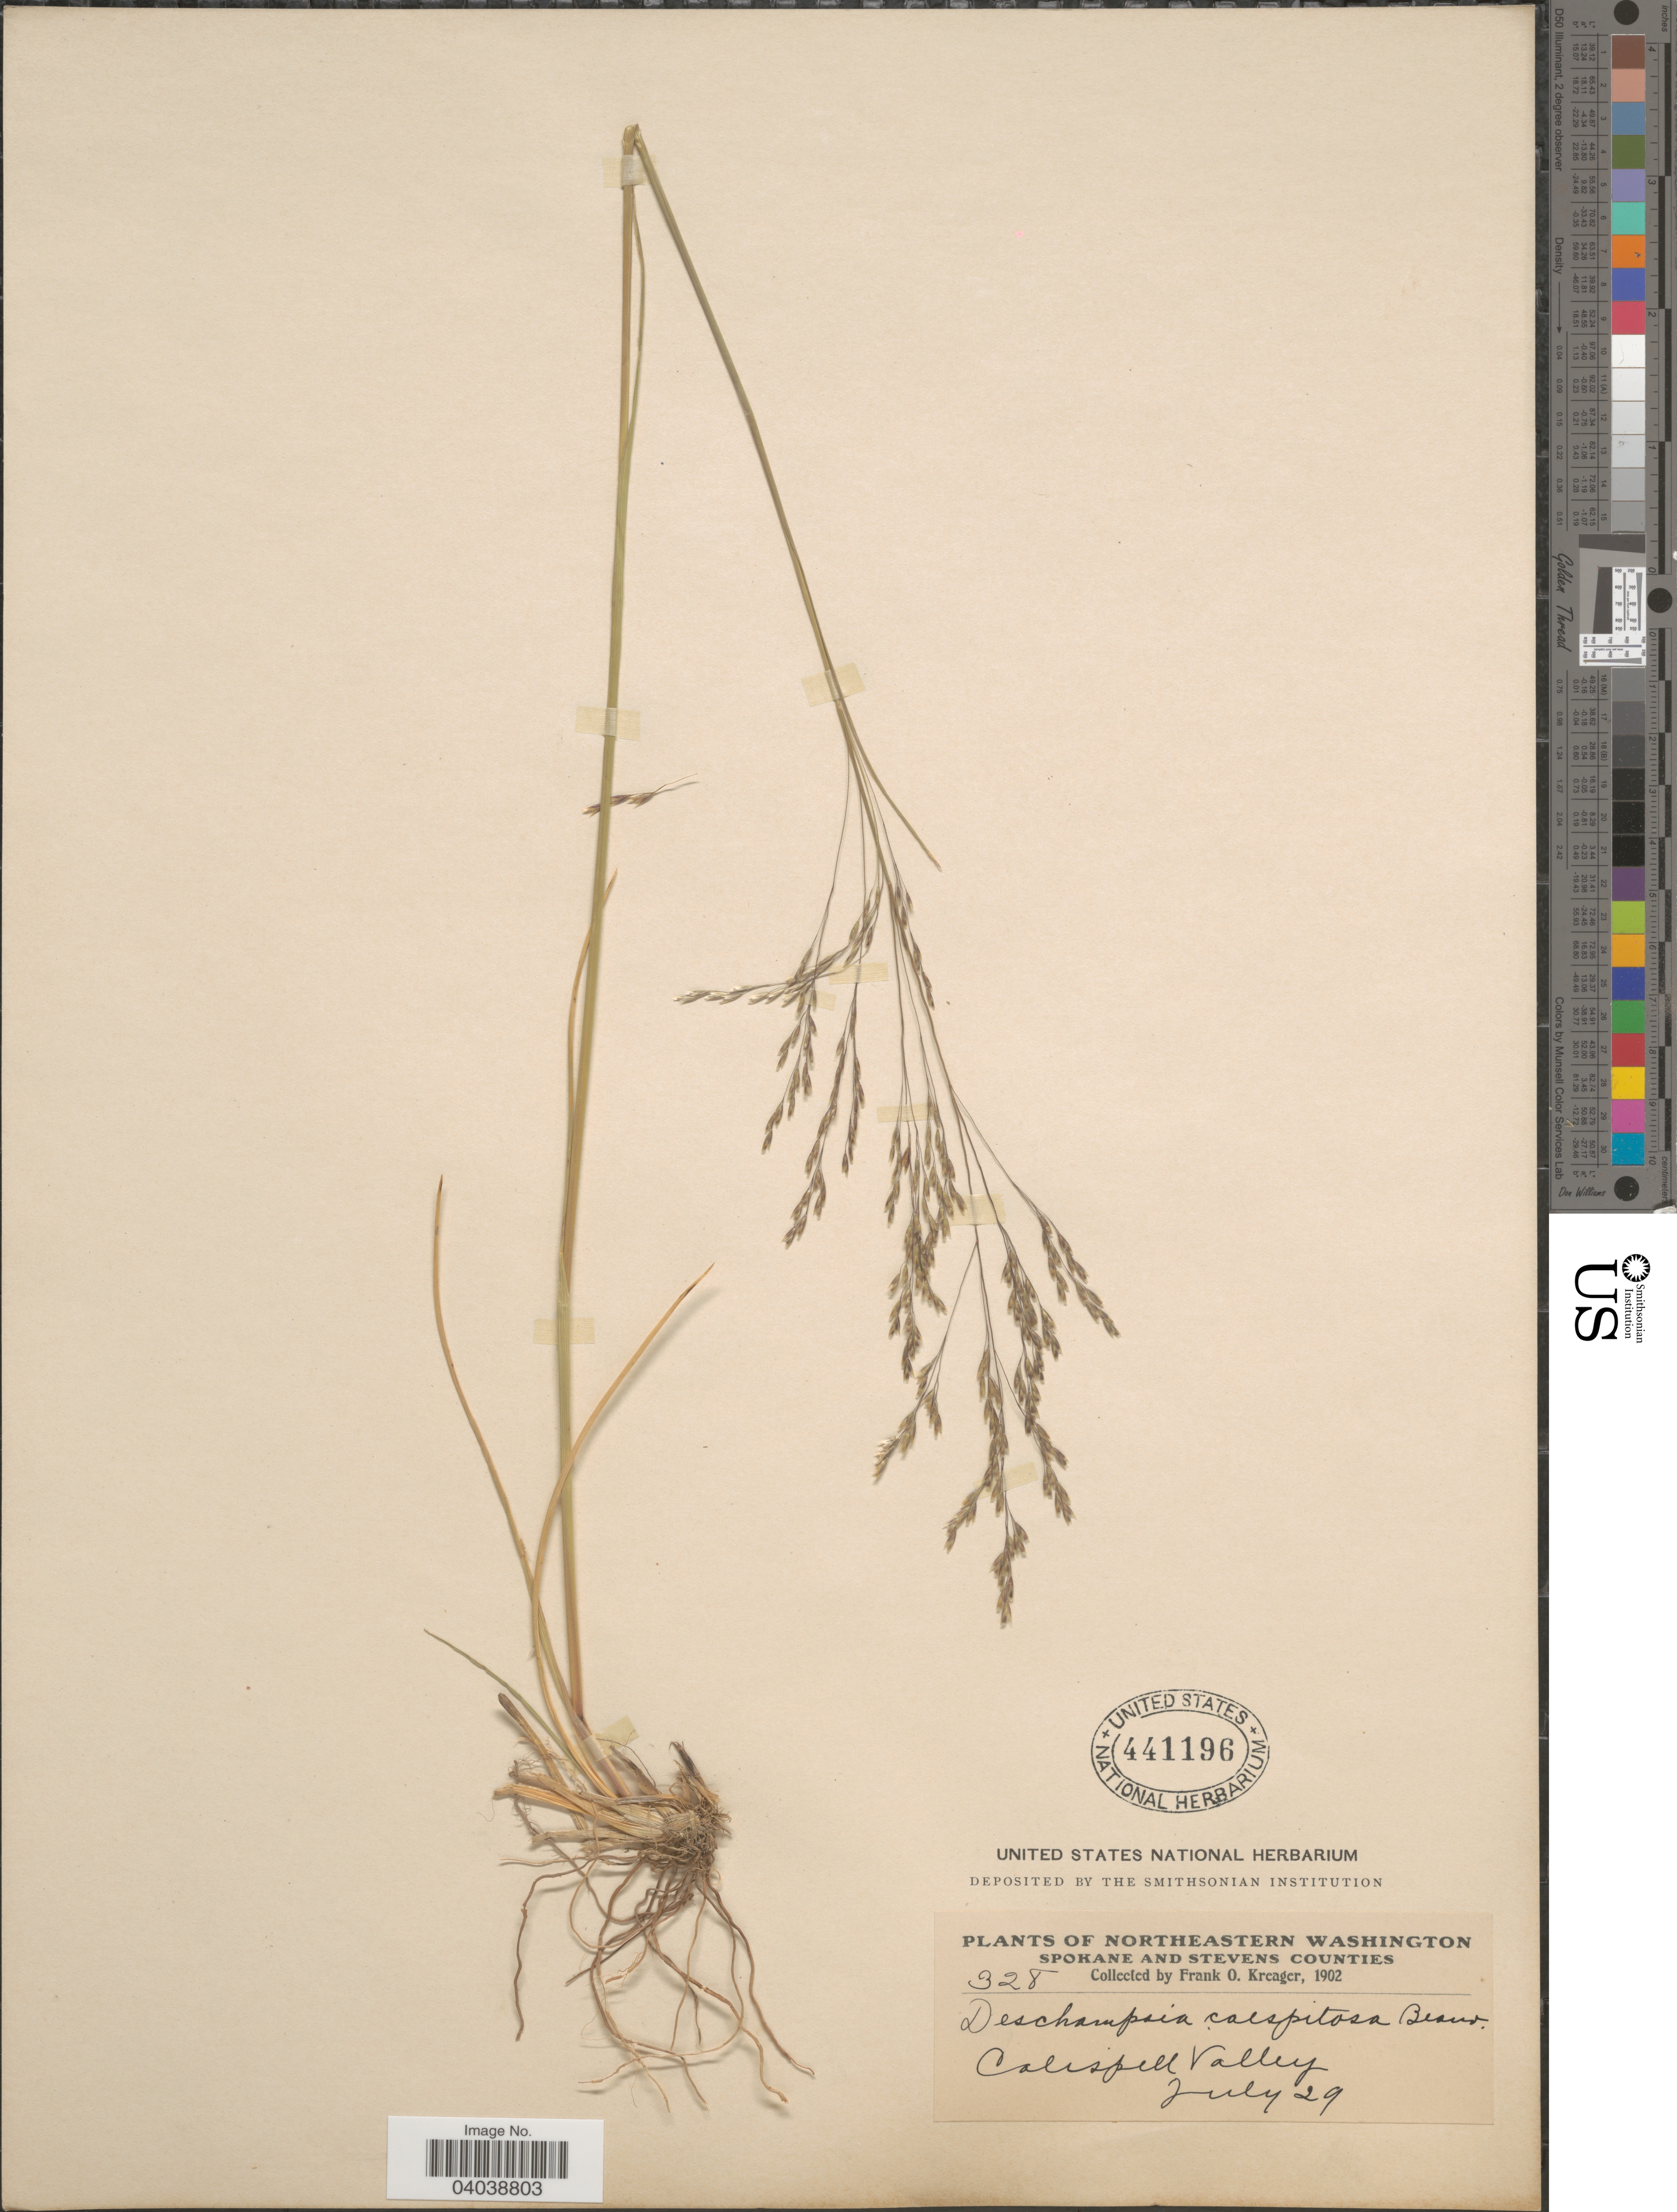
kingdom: Plantae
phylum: Tracheophyta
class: Liliopsida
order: Poales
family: Poaceae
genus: Deschampsia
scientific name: Deschampsia cespitosa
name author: (L.) P. Beauv.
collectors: F. Kreager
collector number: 328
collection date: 1902-07-29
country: United States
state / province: Washington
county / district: Spokane / Stevens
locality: Northeastern Washington. Spokane and Stevens Counties. Calispell Valley.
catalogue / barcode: US 441196